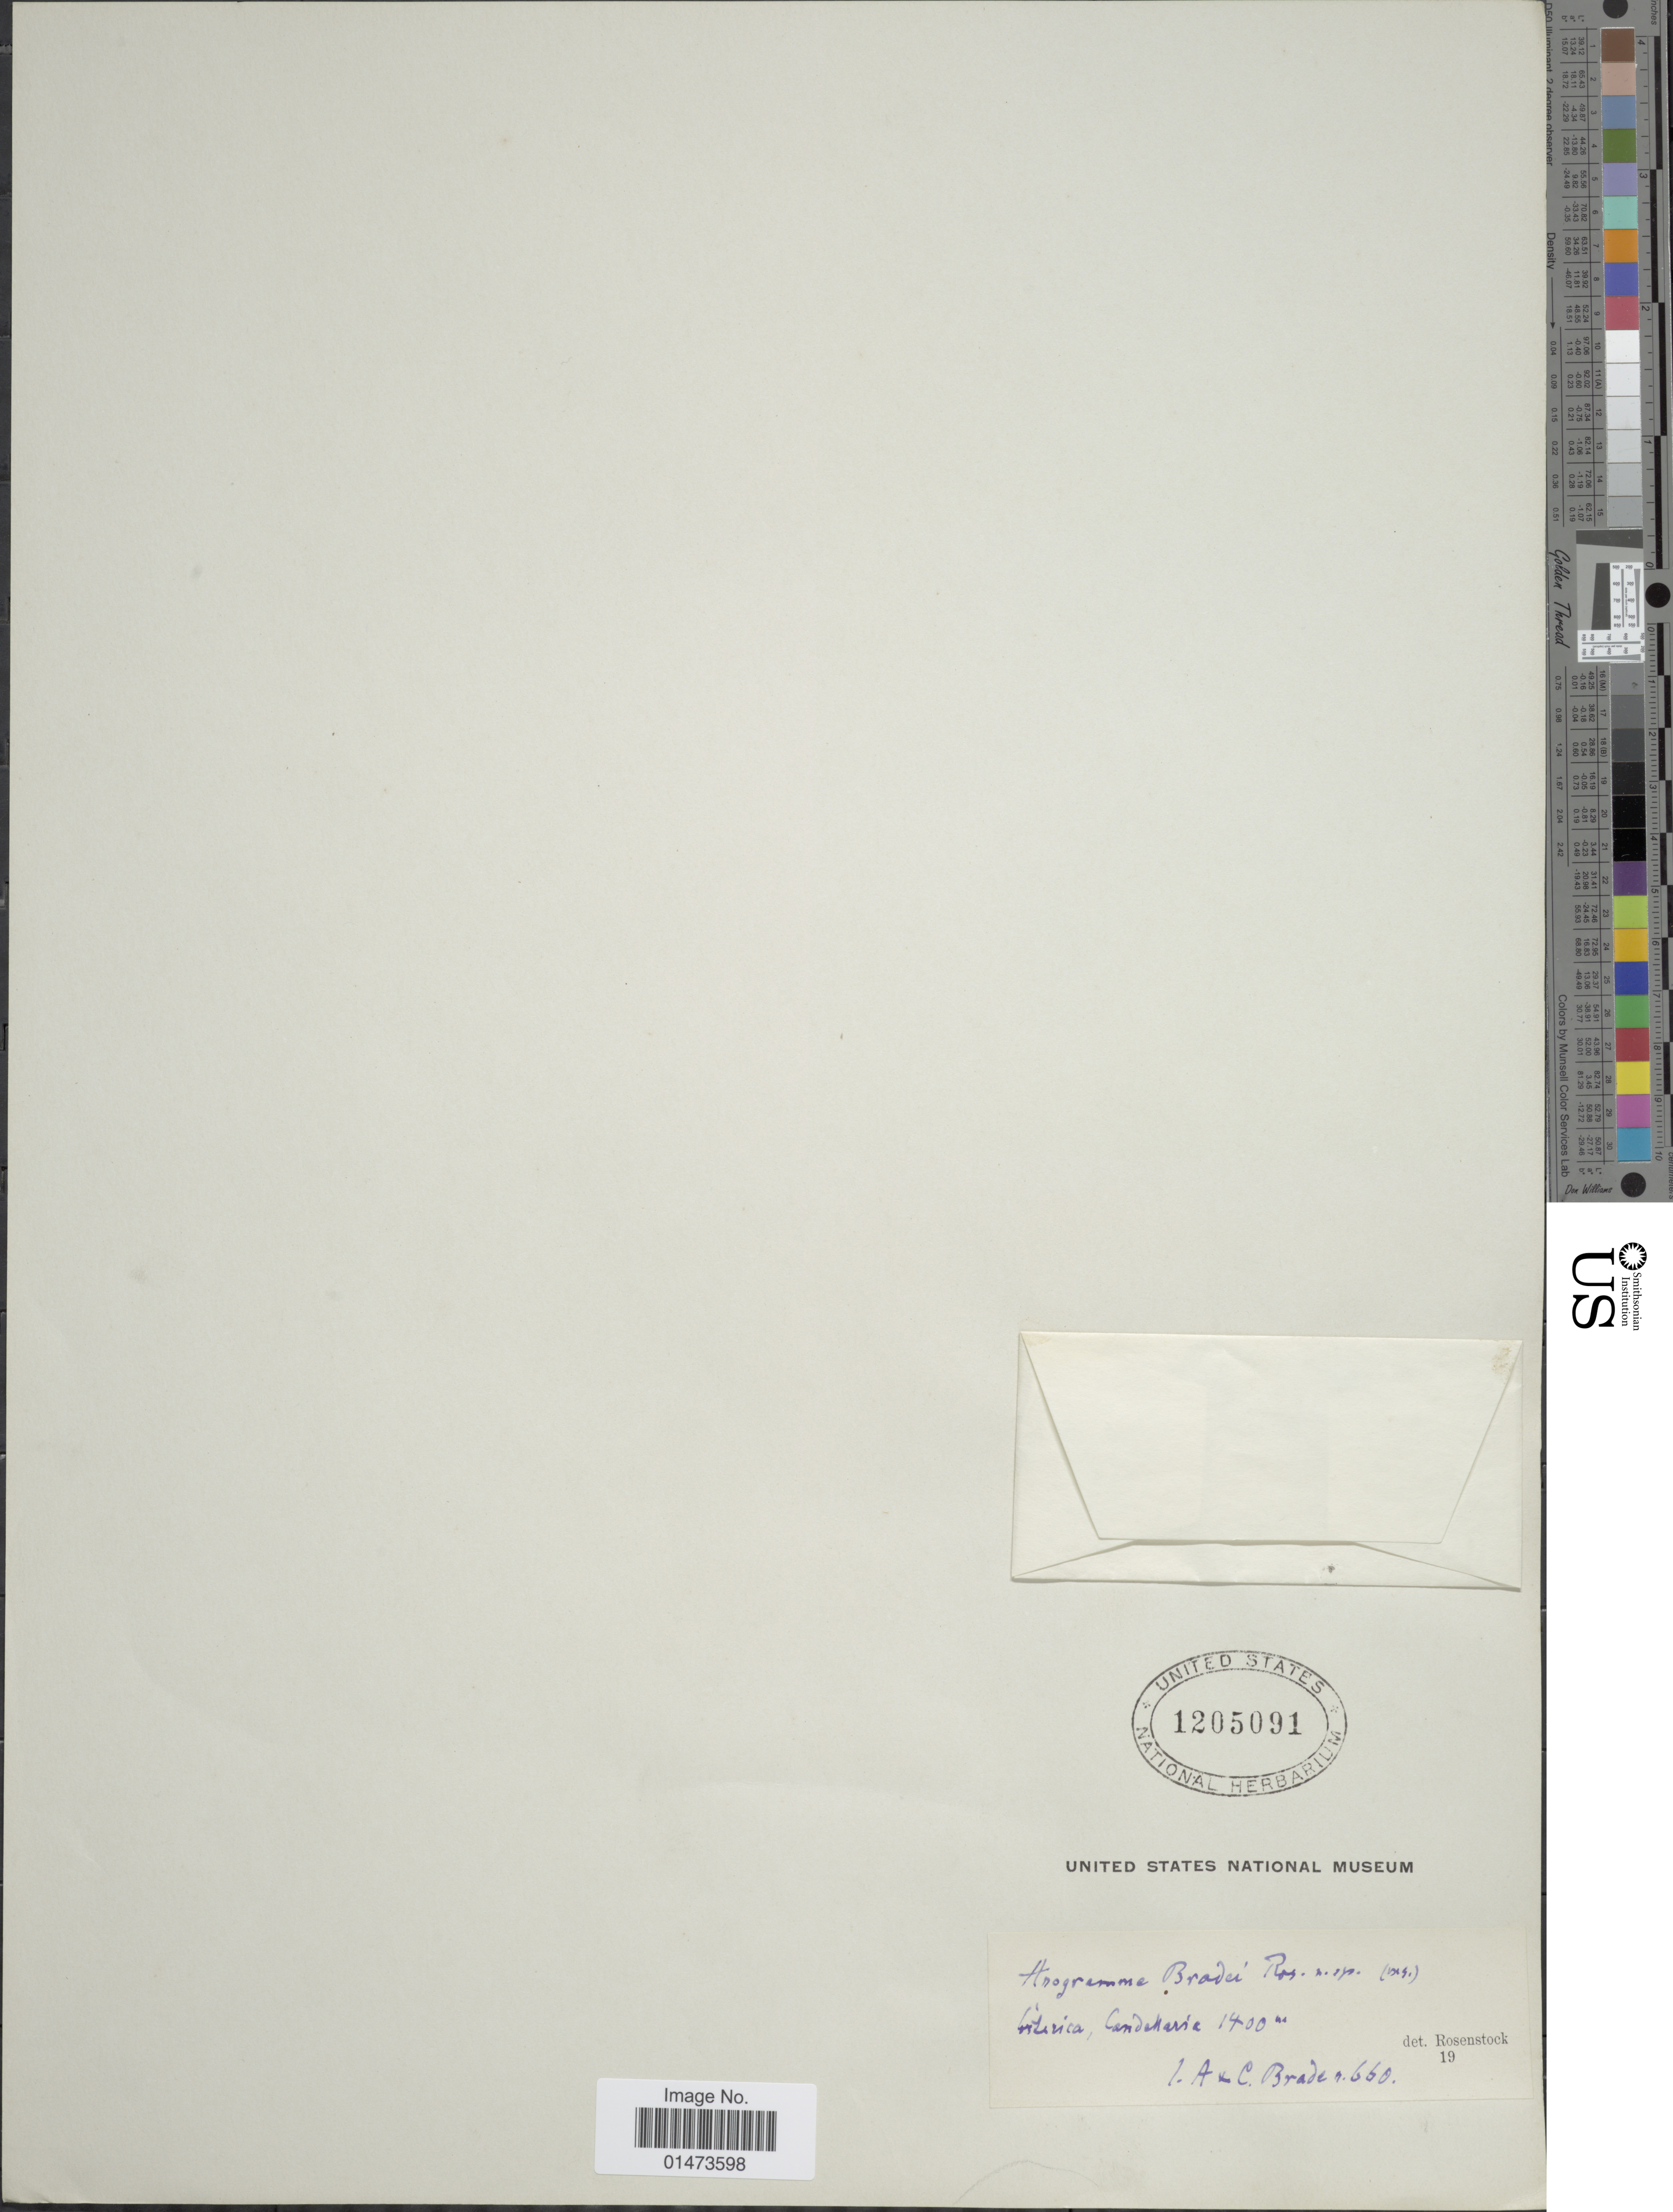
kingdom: Plantae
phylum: Tracheophyta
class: Polypodiopsida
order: Polypodiales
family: Pteridaceae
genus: Anogramma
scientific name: Anogramma leptophylla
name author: (L.) Link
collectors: A. Brade & C. Brade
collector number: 660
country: Costa Rica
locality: Candelaria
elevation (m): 1400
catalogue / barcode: US 1205091